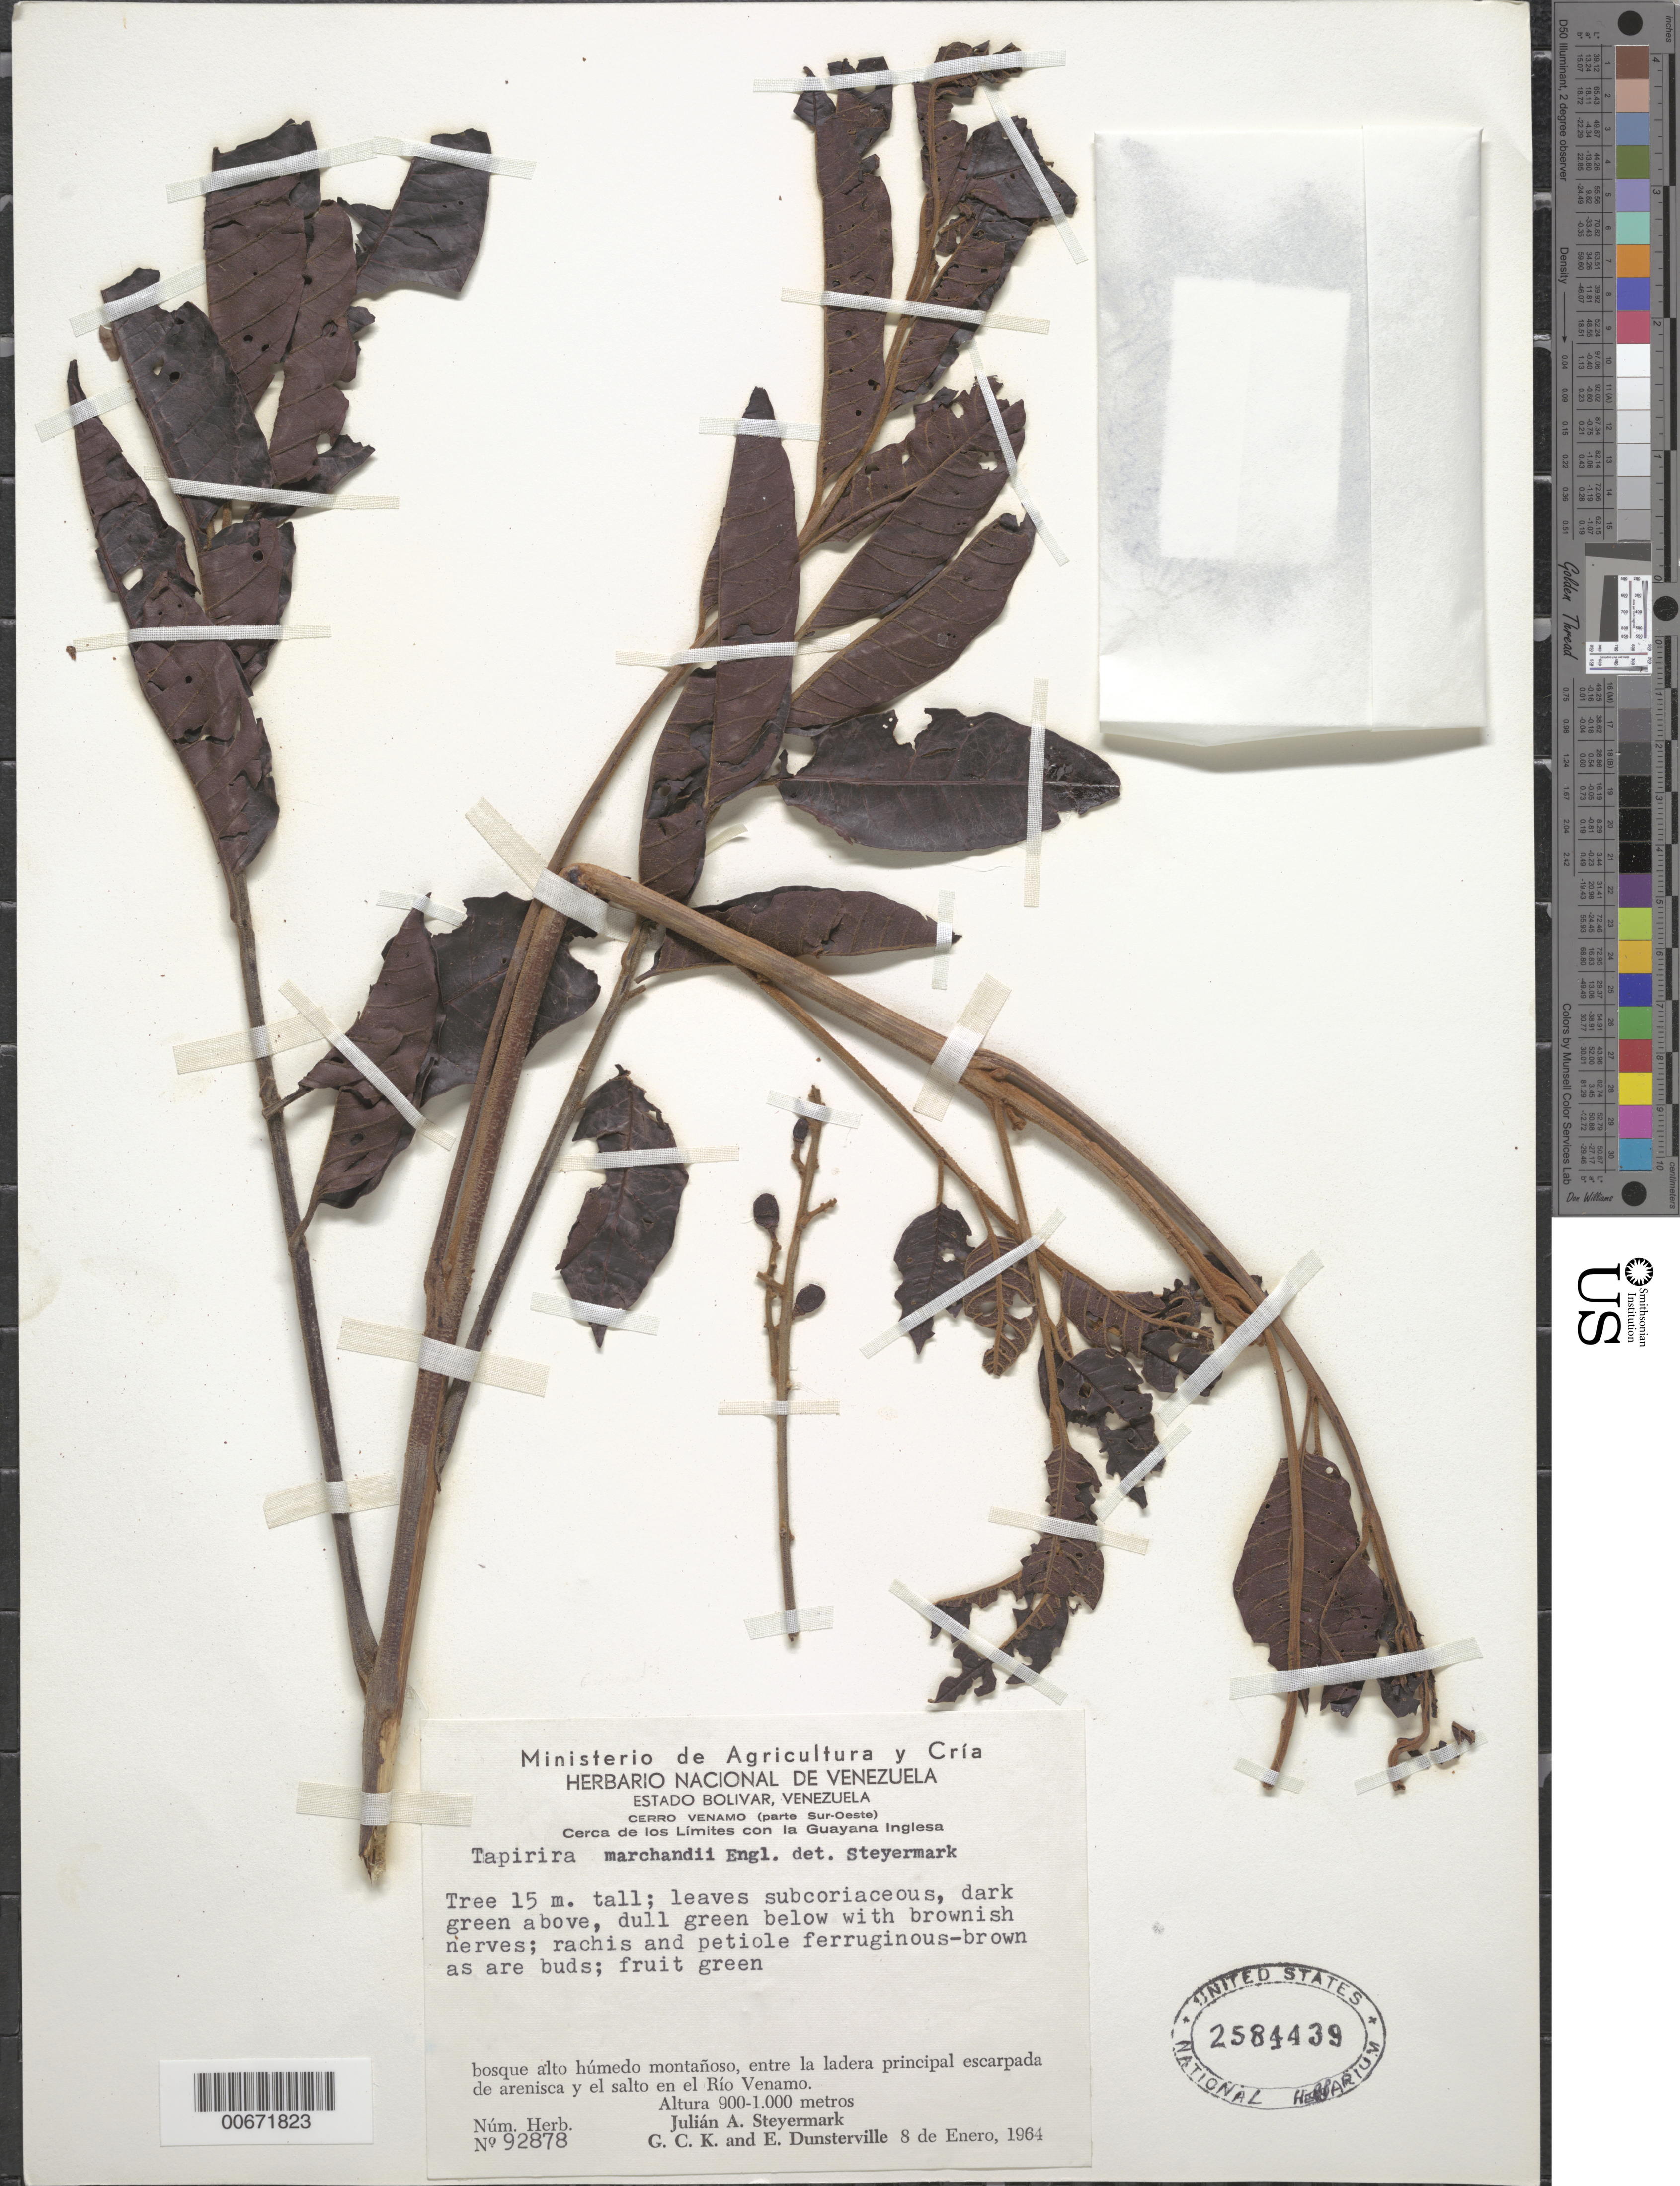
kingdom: Plantae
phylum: Tracheophyta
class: Magnoliopsida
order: Sapindales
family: Anacardiaceae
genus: Tapirira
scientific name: Tapirira obtusa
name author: (Benth.) J.D. Mitch.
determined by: Mitchell, J. D.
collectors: J. Steyermark, G. C. K. Dunsterville & E. Dunsterville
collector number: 92878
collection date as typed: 8-Jan-64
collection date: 1964-01-08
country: Venezuela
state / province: Bolívar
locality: Cerro Venamo (parte Sur-Oeste), Río Venamo, vecindades del salto, cerca de los límites con la Guayana Inglesa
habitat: Wet, high mountainous forest, between the steep, gravelly slope and the spring of Rio Venamo;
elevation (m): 900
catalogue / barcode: US 2584439